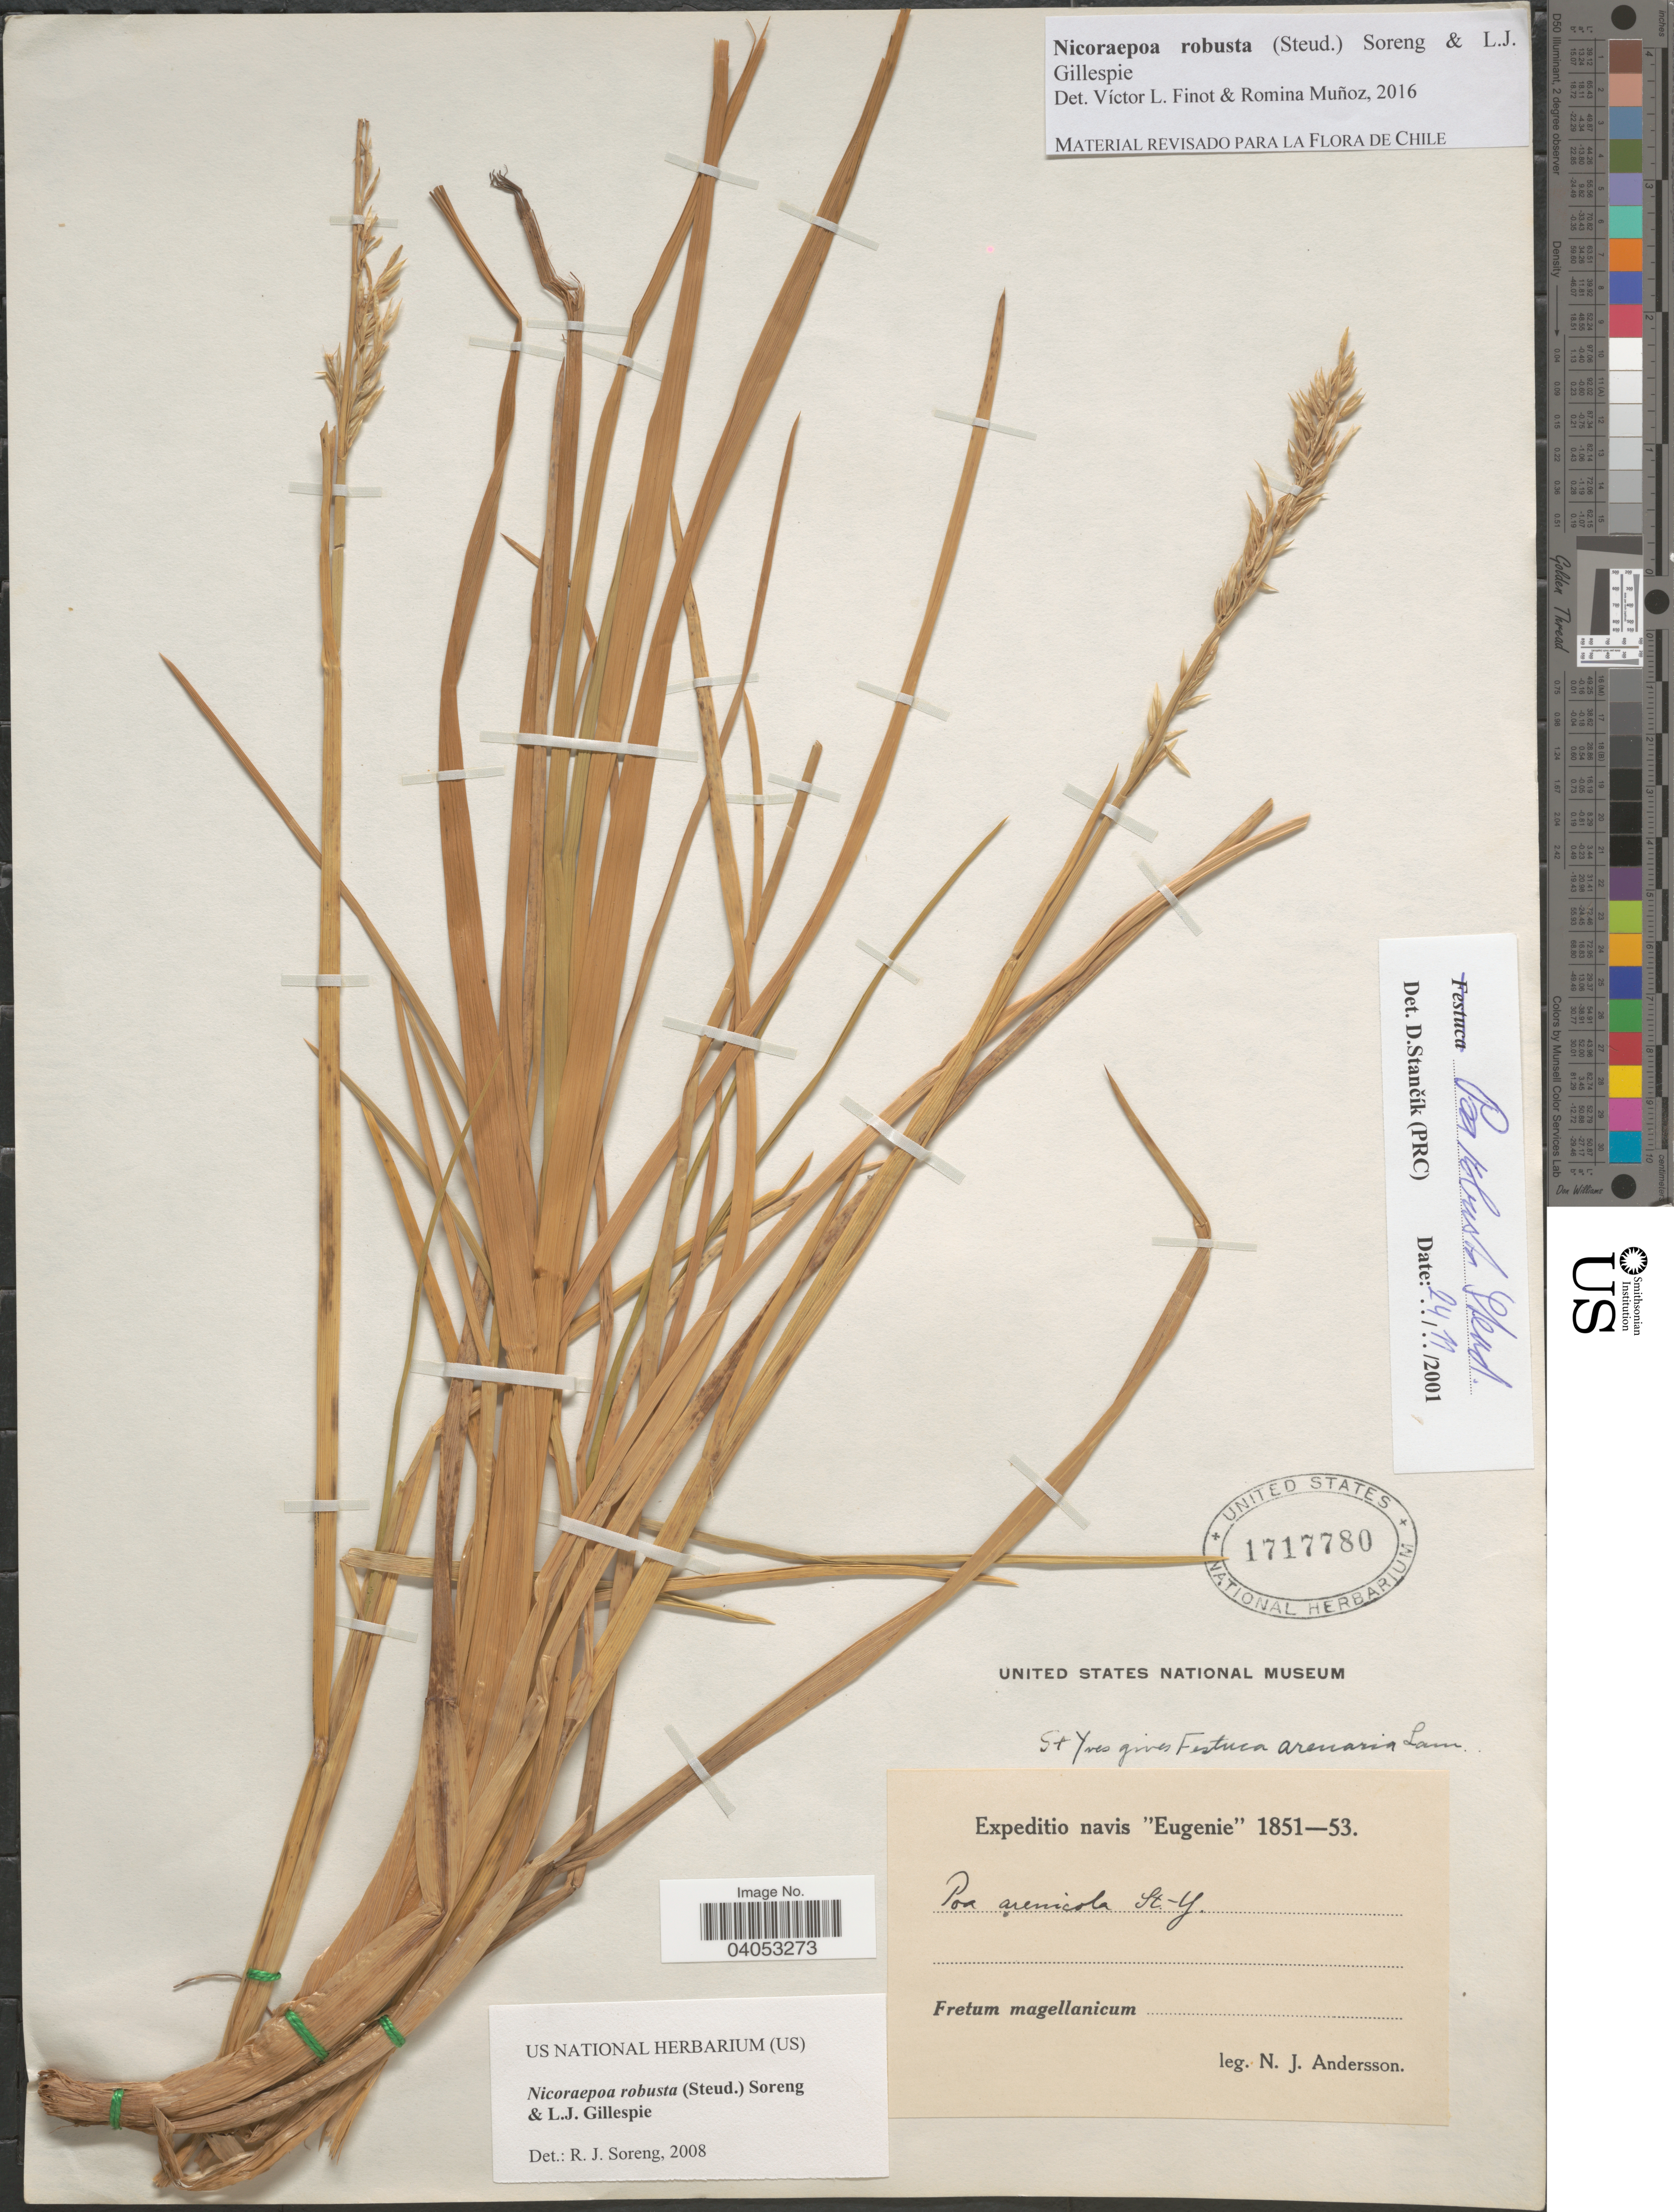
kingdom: Plantae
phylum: Tracheophyta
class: Liliopsida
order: Poales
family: Poaceae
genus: Nicoraepoa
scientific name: Nicoraepoa robusta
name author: (Steud.) Soreng & L.J. Gillespie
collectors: N. J. Andersson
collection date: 1851/1853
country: Chile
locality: Fretum magellanicum.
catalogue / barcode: US 1717780